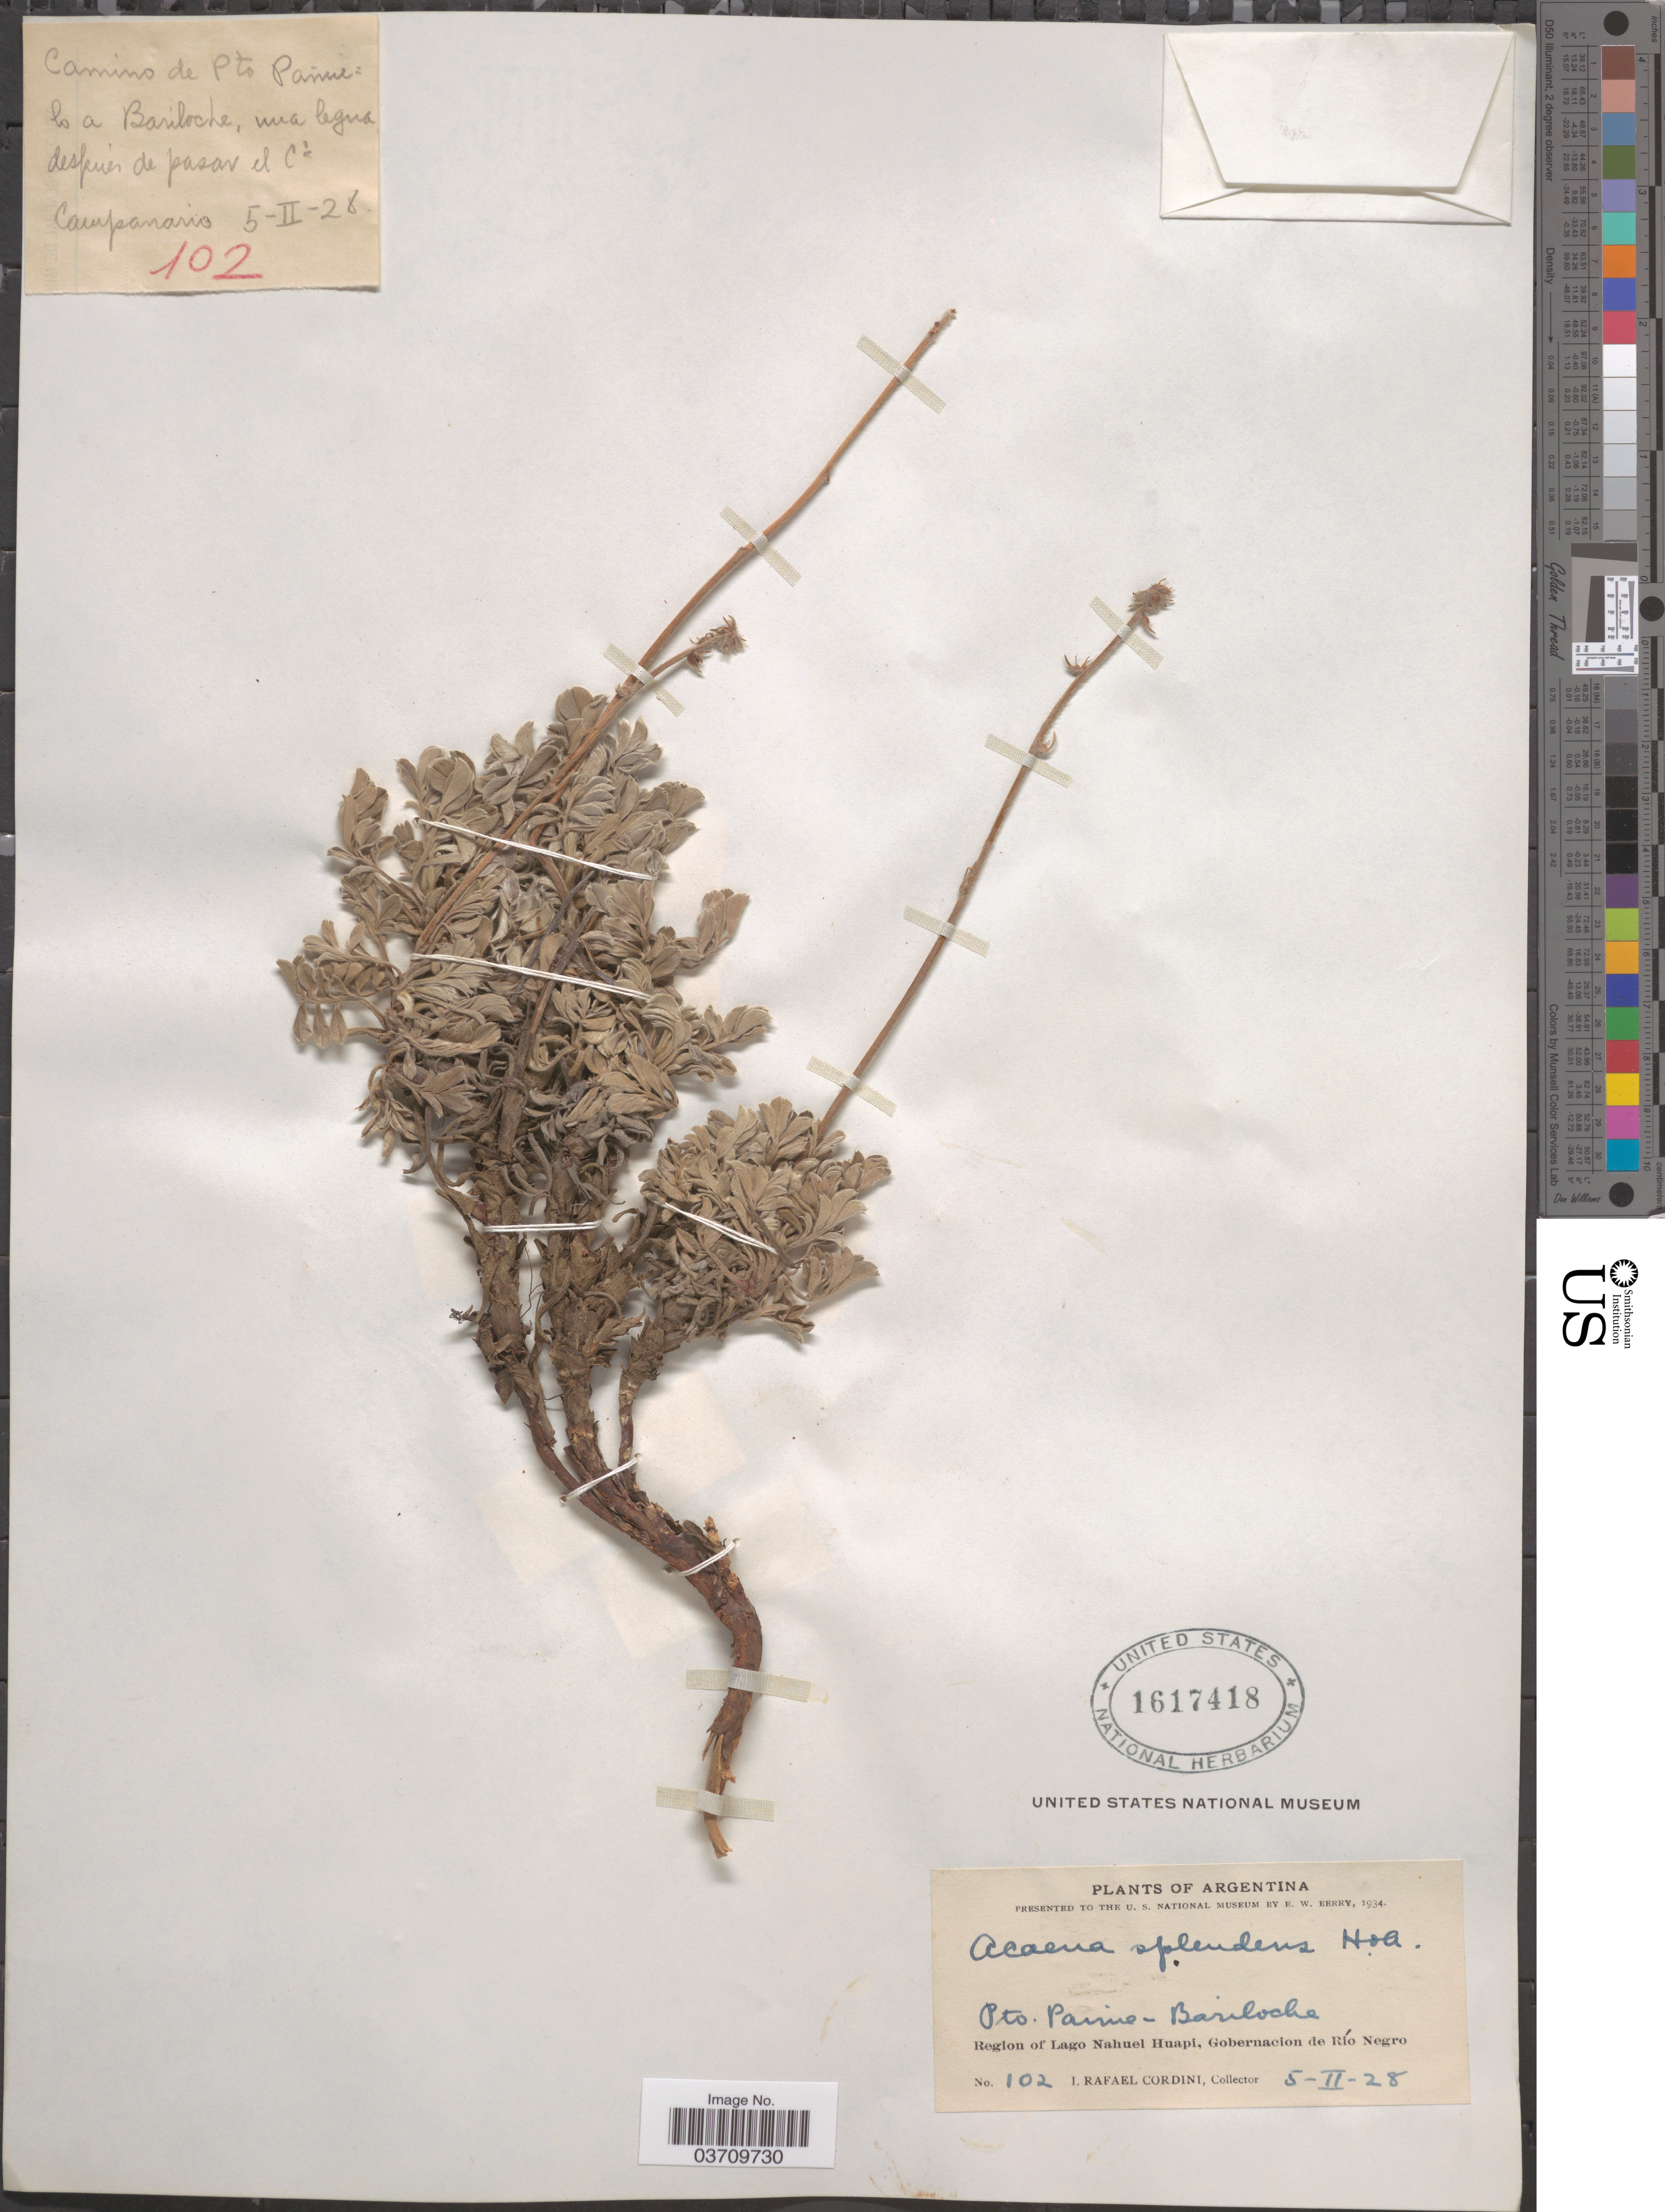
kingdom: Plantae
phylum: Tracheophyta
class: Magnoliopsida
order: Rosales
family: Rosaceae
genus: Acaena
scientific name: Acaena splendens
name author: Hook. & Arn. in Hook.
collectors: I. Cordini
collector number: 102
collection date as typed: Transcribed d/m/y: 5/2/28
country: Argentina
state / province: Rio Negro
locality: Puerto Pañuelo-Bariloche. Region of Lago Nahuel Huapi, Gobernacion de Río Negro.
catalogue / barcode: US 1617418